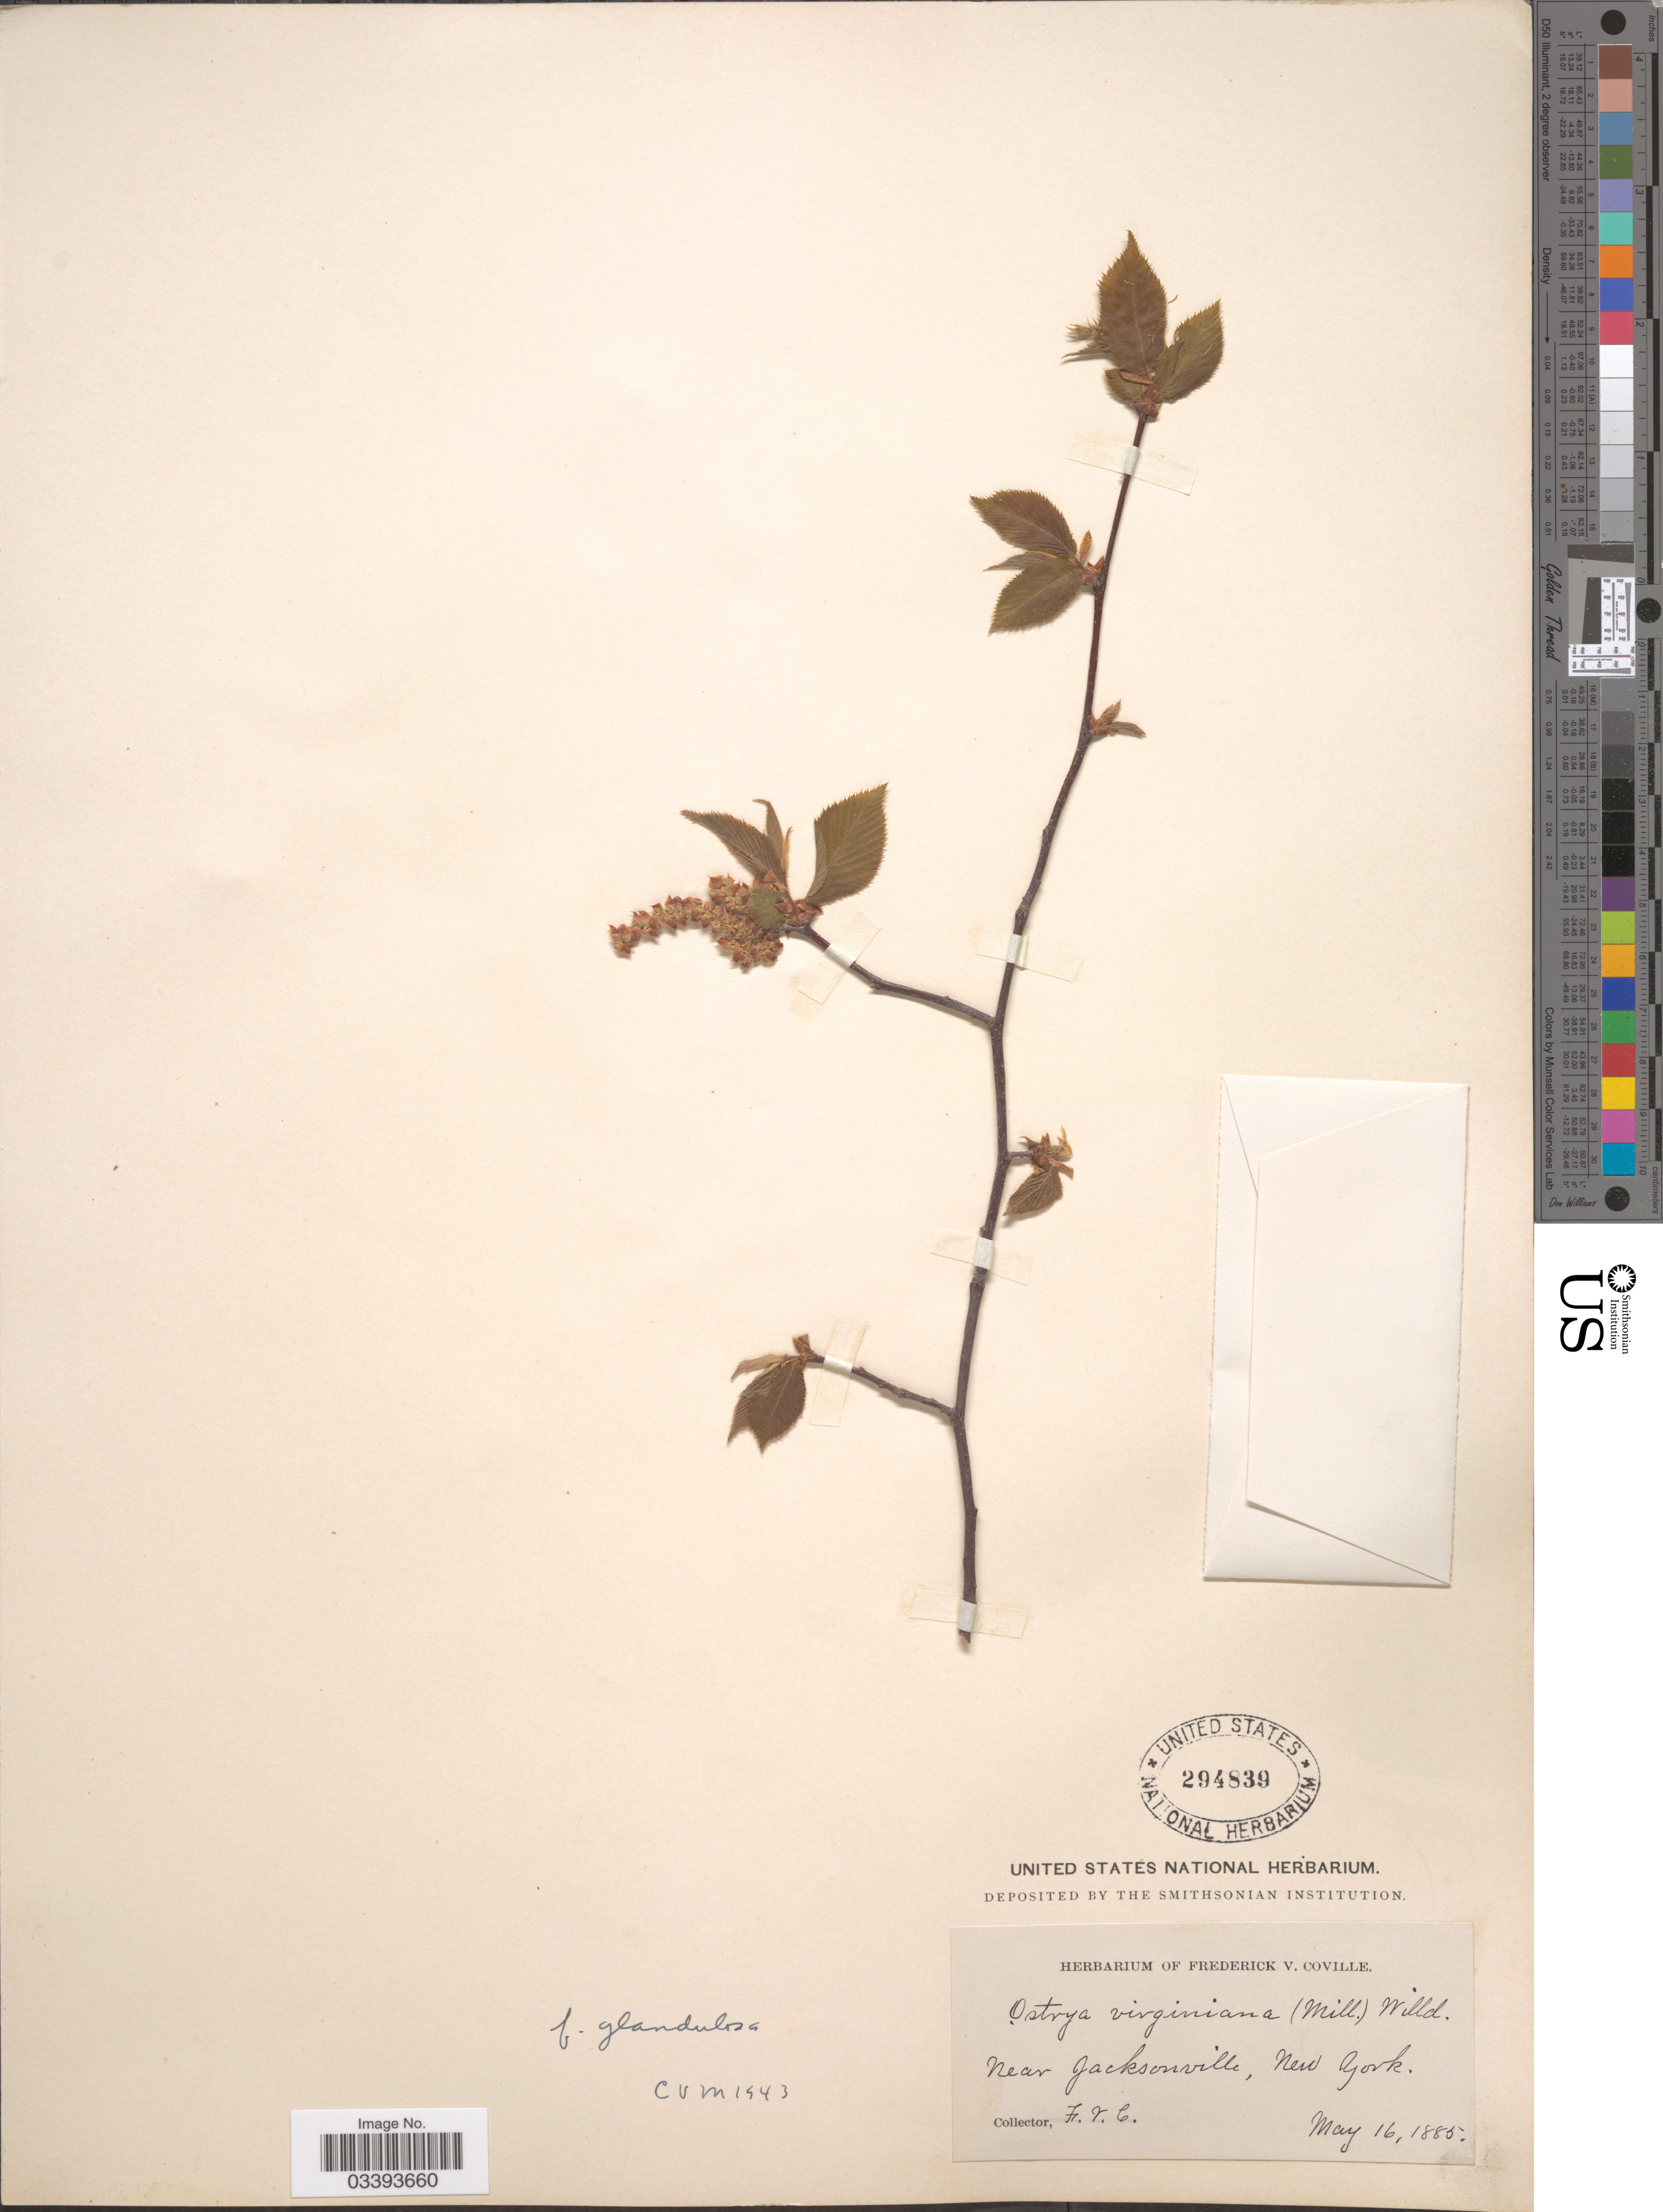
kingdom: Plantae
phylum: Tracheophyta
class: Magnoliopsida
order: Fagales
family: Betulaceae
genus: Ostrya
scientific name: Ostrya virginiana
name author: (Mill.) K. Koch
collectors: F. V. Coville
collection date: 1885-05-16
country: United States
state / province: New York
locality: Near Jacksonville.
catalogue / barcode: US 294839